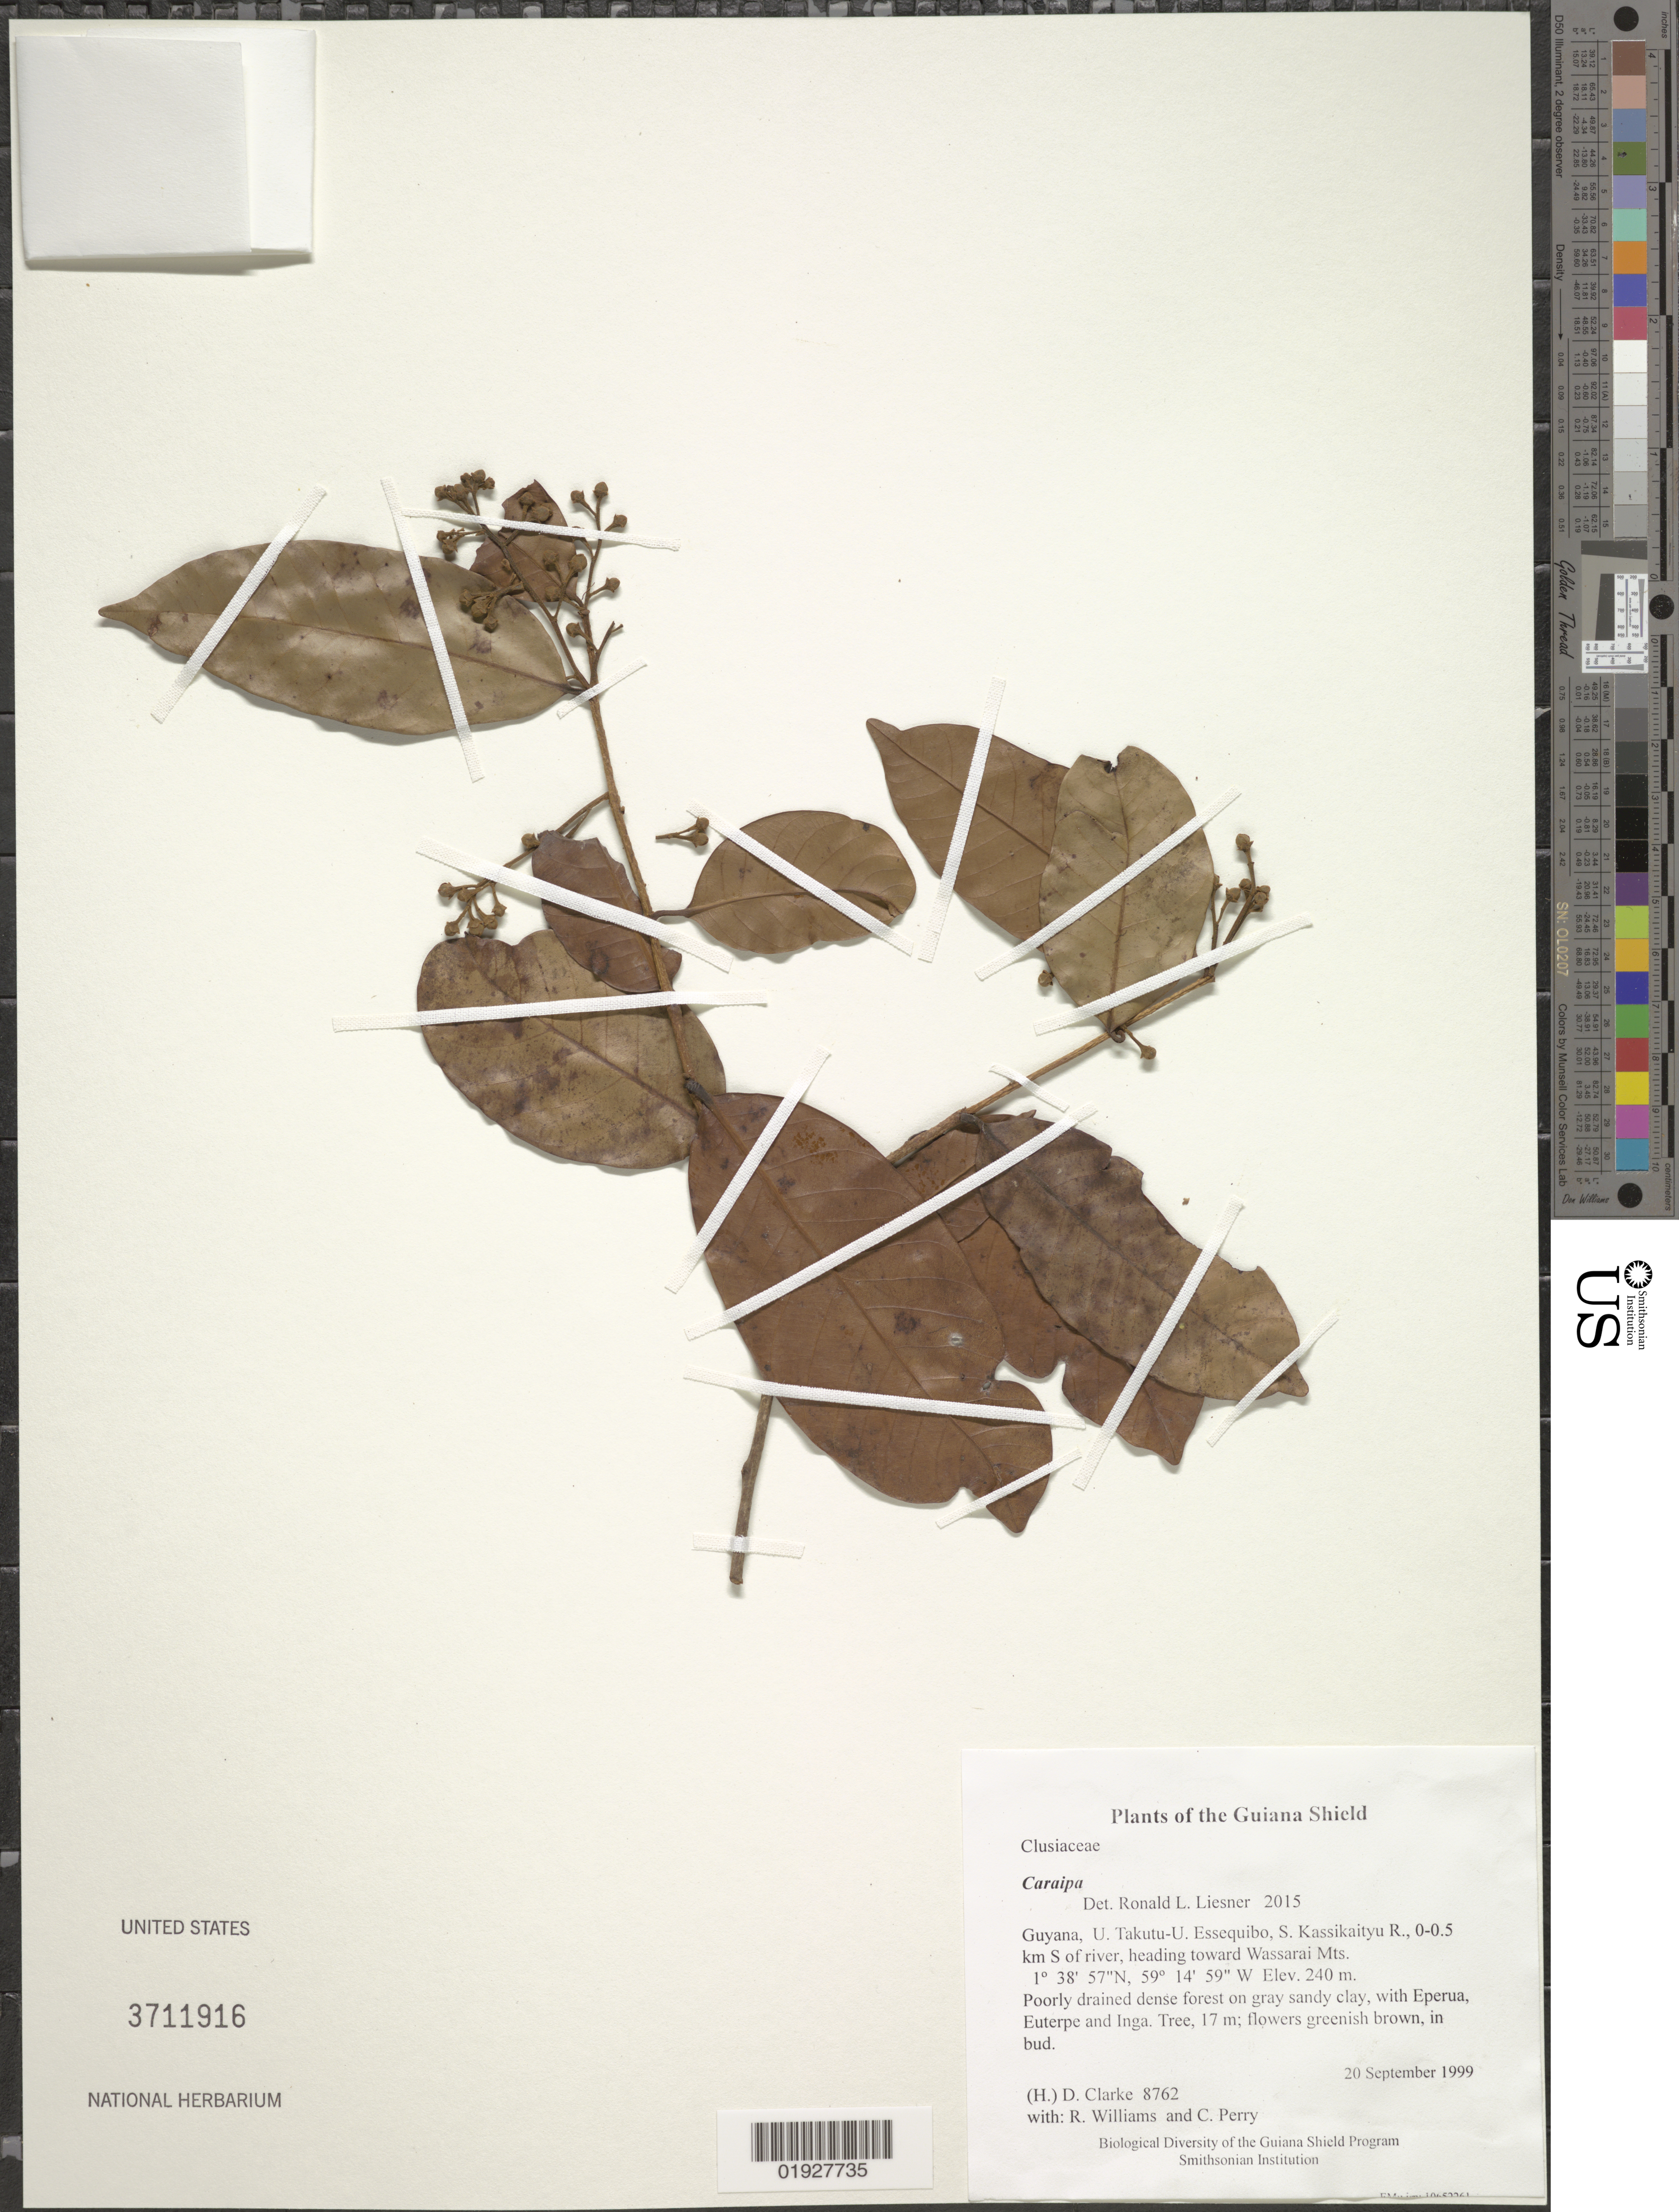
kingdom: Plantae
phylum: Tracheophyta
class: Magnoliopsida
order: Malpighiales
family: Calophyllaceae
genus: Caraipa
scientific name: Caraipa sp.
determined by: Liesner, R. L.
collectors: H. D. Clarke, R. Williams & C. Perry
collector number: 8762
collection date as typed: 20 September 1999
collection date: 1999-09-20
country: Guyana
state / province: U. Takutu-U. Essequibo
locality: S. Kassikaityu R., 0-0.5 km S of river, heading toward Wassarai Mts.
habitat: Poorly drained dense forest on gray sandy clay, with Eperua, Euterpe and Inga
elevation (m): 240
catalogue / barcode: US 3711916